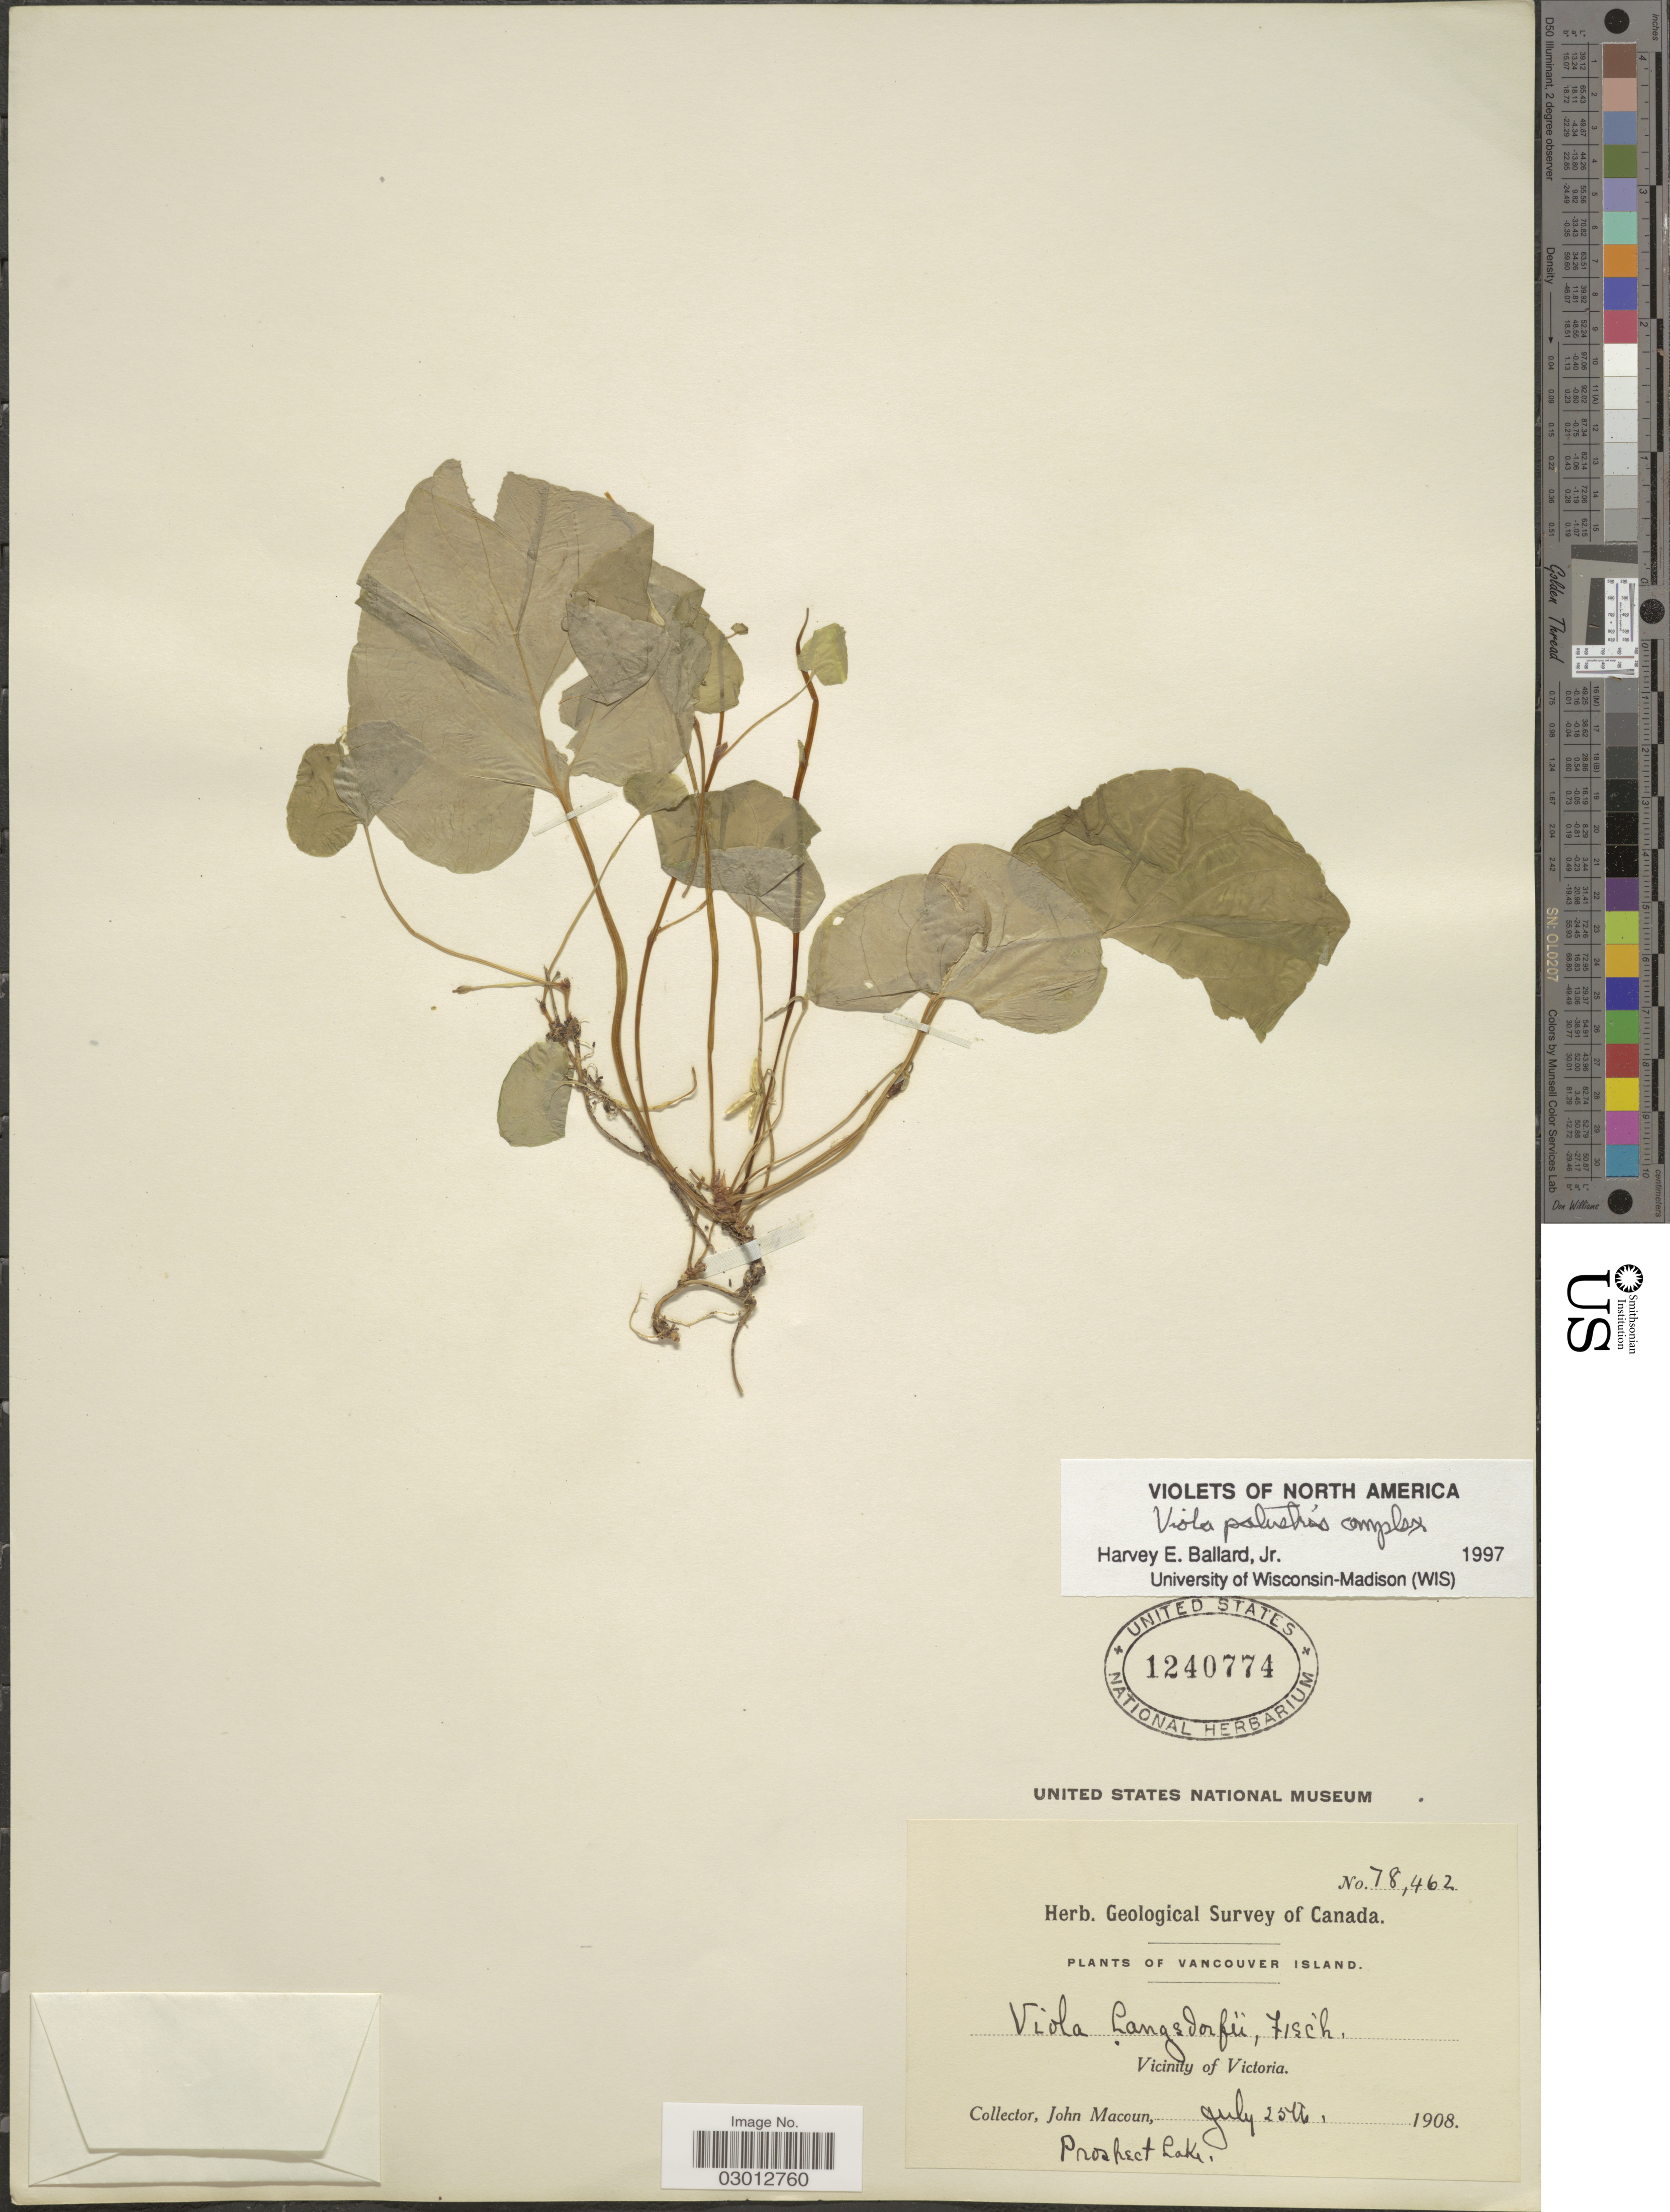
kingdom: Plantae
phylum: Tracheophyta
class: Magnoliopsida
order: Malpighiales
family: Violaceae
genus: Viola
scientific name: Viola palustris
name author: L.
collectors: J. Macoun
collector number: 78462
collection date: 1908-07-25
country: Canada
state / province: British Columbia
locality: Vancouver Island. Vicinity of Victoria. Prospect Lake.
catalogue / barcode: US 1240774